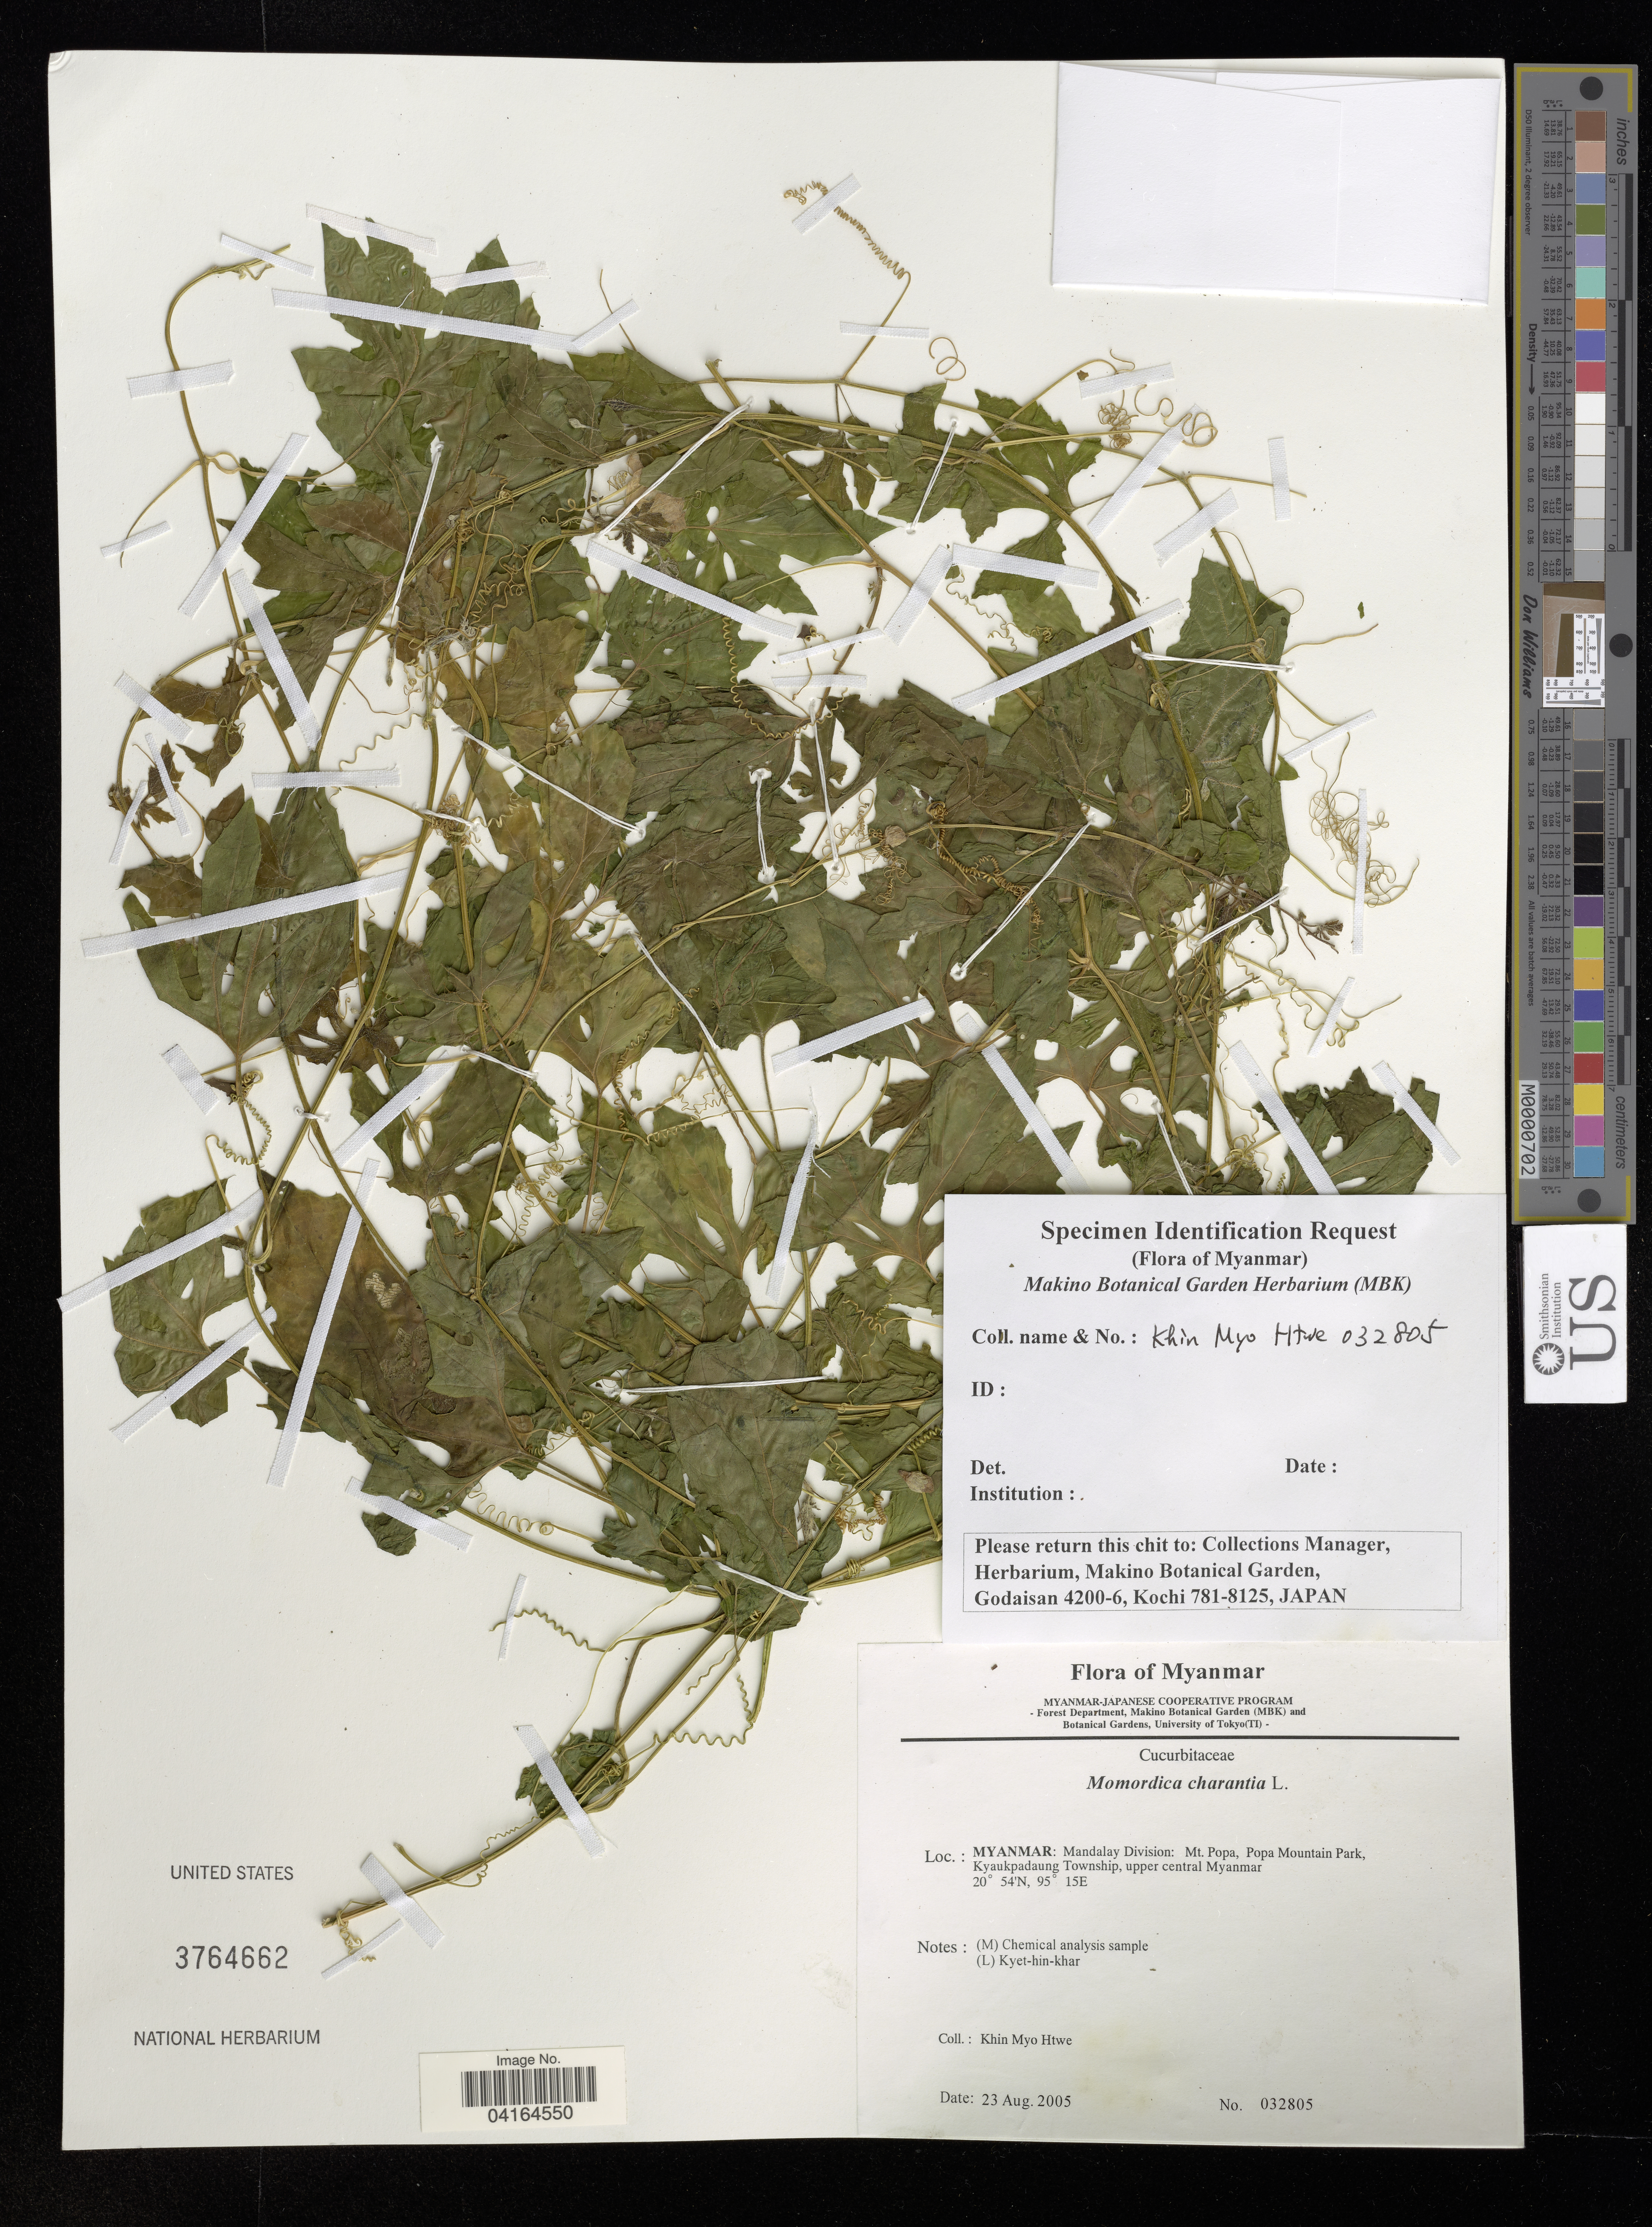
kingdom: Plantae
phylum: Tracheophyta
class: Magnoliopsida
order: Cucurbitales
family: Cucurbitaceae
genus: Momordica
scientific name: Momordica charantia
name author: L.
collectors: K. Htwe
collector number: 032805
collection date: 2005-08-23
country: Myanmar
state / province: Mandalay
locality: Mandalay Division: Mt. Popa, Popa Mountain Park, Kyaukpadaung Township, upper central Myanmar.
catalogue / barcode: US 3764662